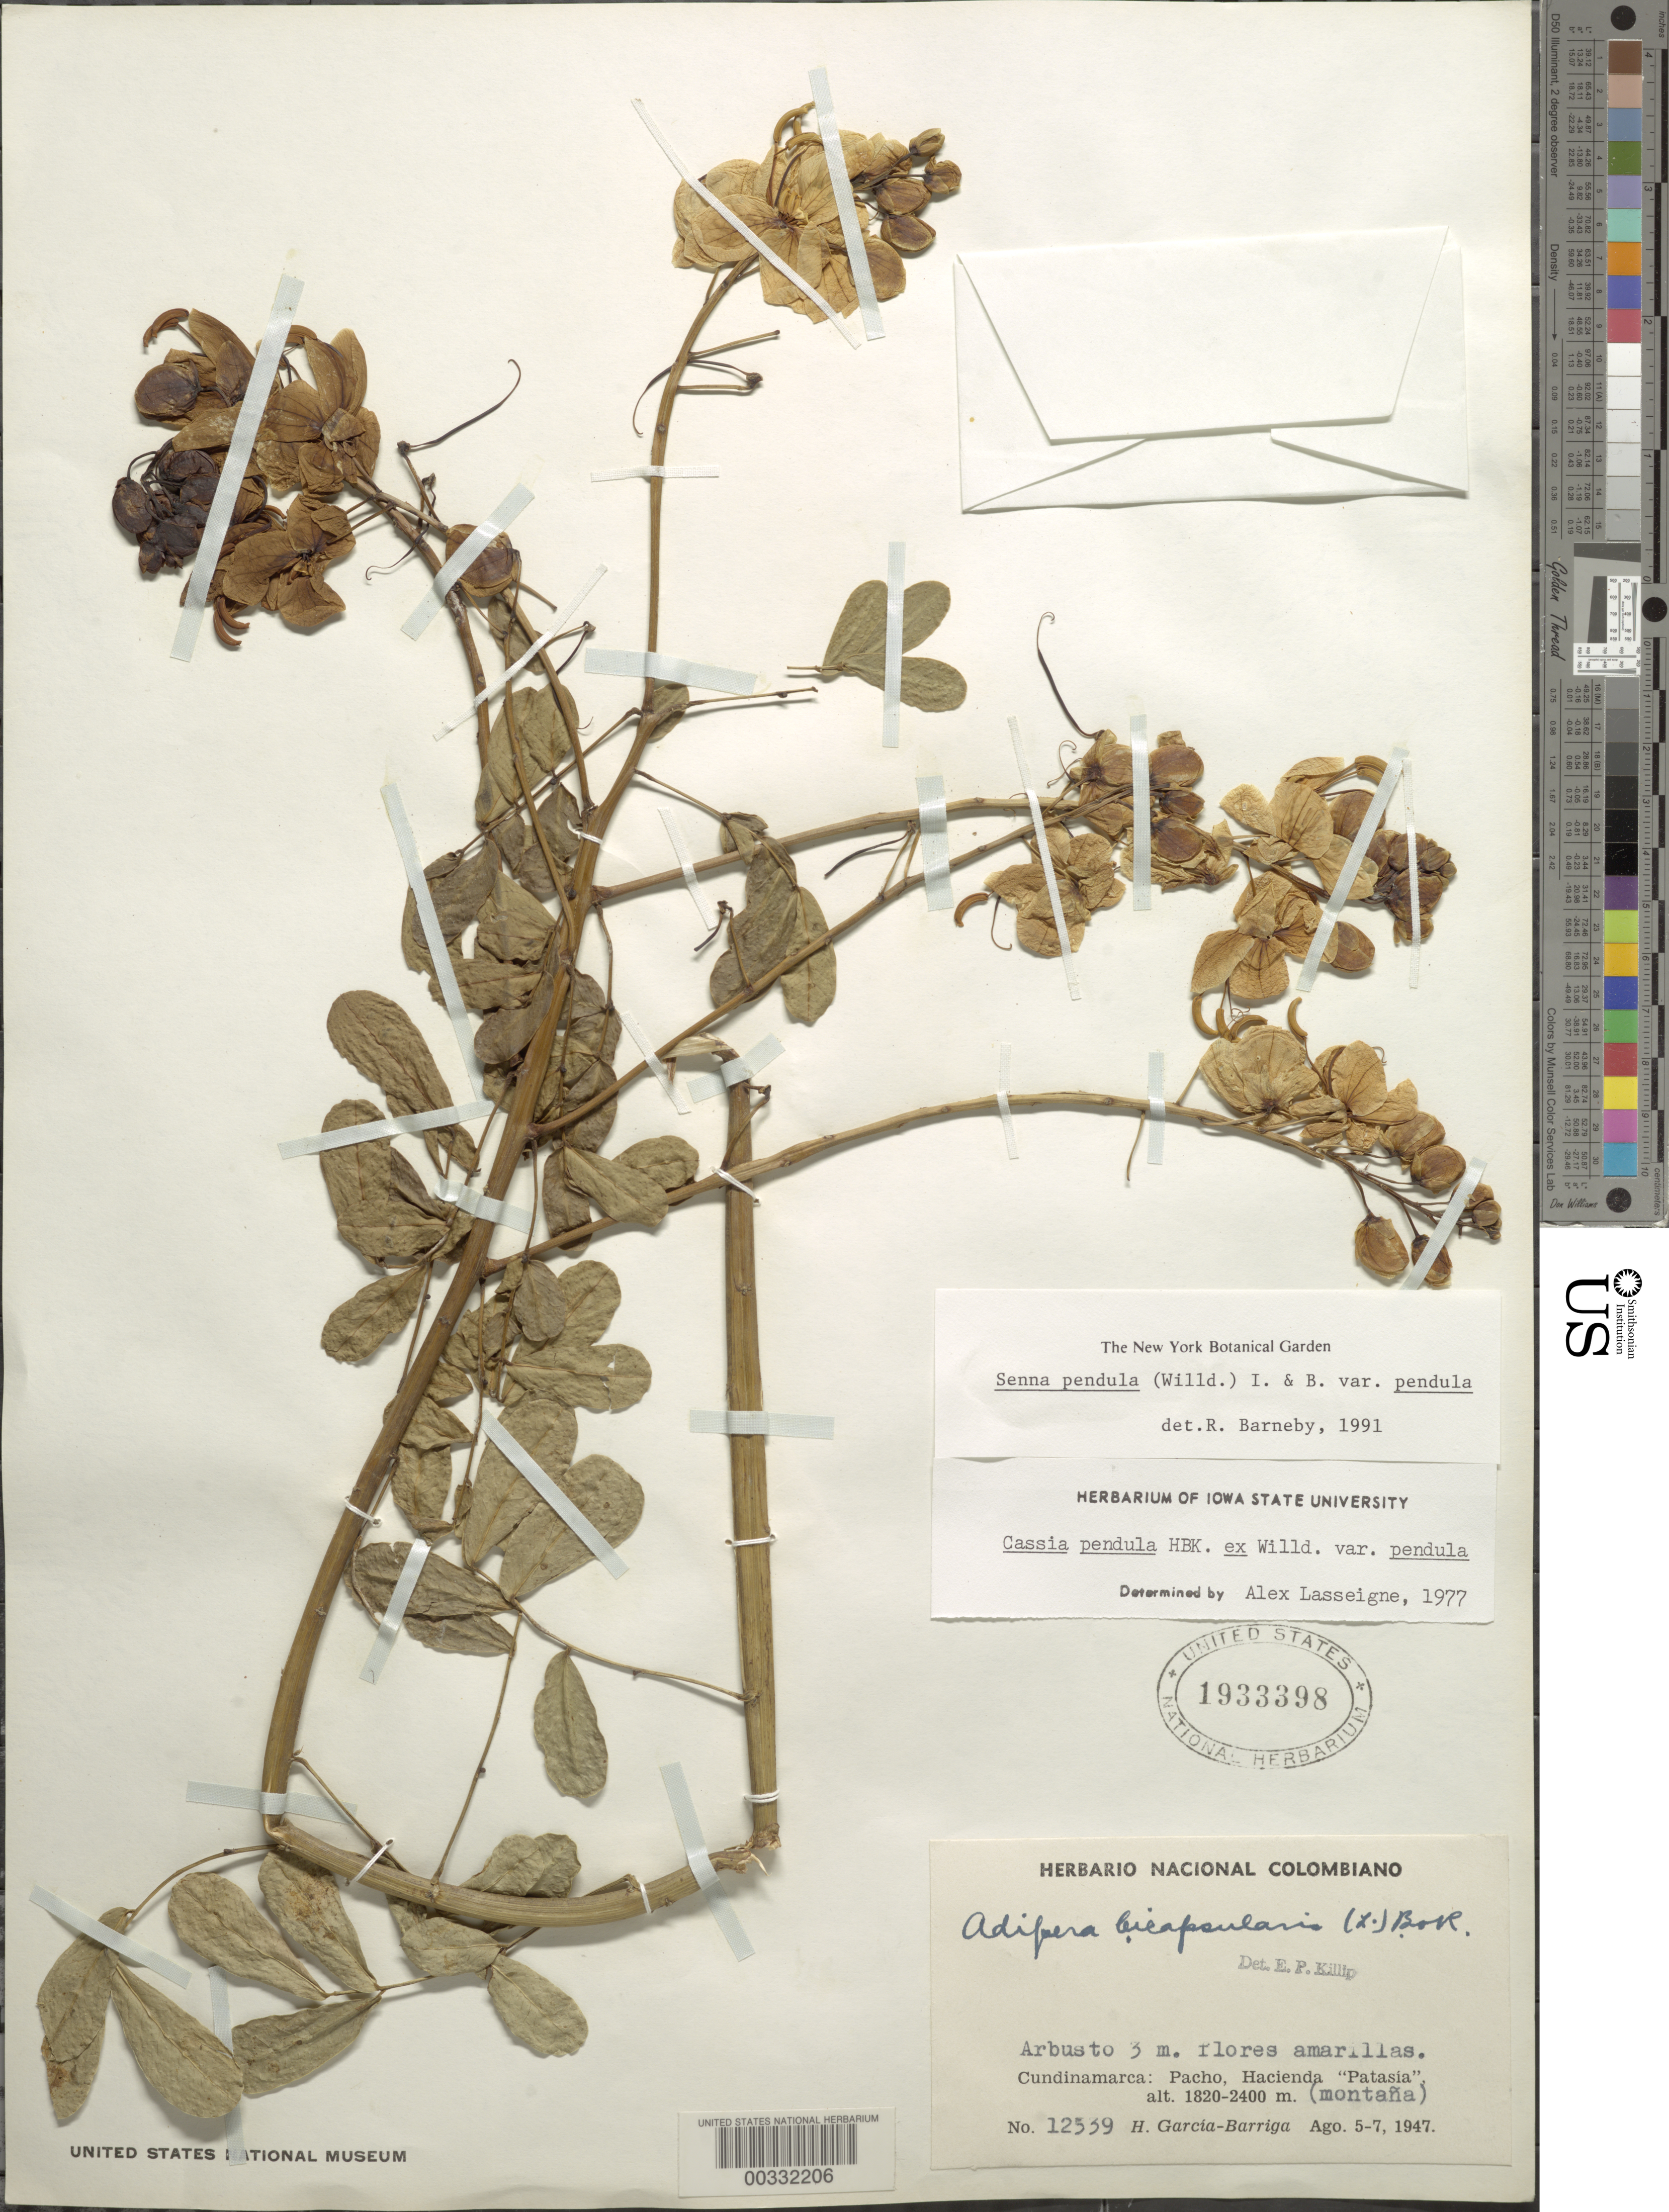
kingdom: Plantae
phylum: Tracheophyta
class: Magnoliopsida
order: Fabales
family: Fabaceae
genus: Senna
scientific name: Senna pendula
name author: (Humb. & Bonpl. ex Willd.) H.S. Irwin & Barneby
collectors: H. García Barriga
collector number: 12539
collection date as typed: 05 Aug 1947 to 07 Aug 1947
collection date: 1947-08-05/1947-08-07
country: Colombia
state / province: Cundinamarca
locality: Pacho, Hacienda "Patasia"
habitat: Montana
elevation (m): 1820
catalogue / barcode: US 1933398